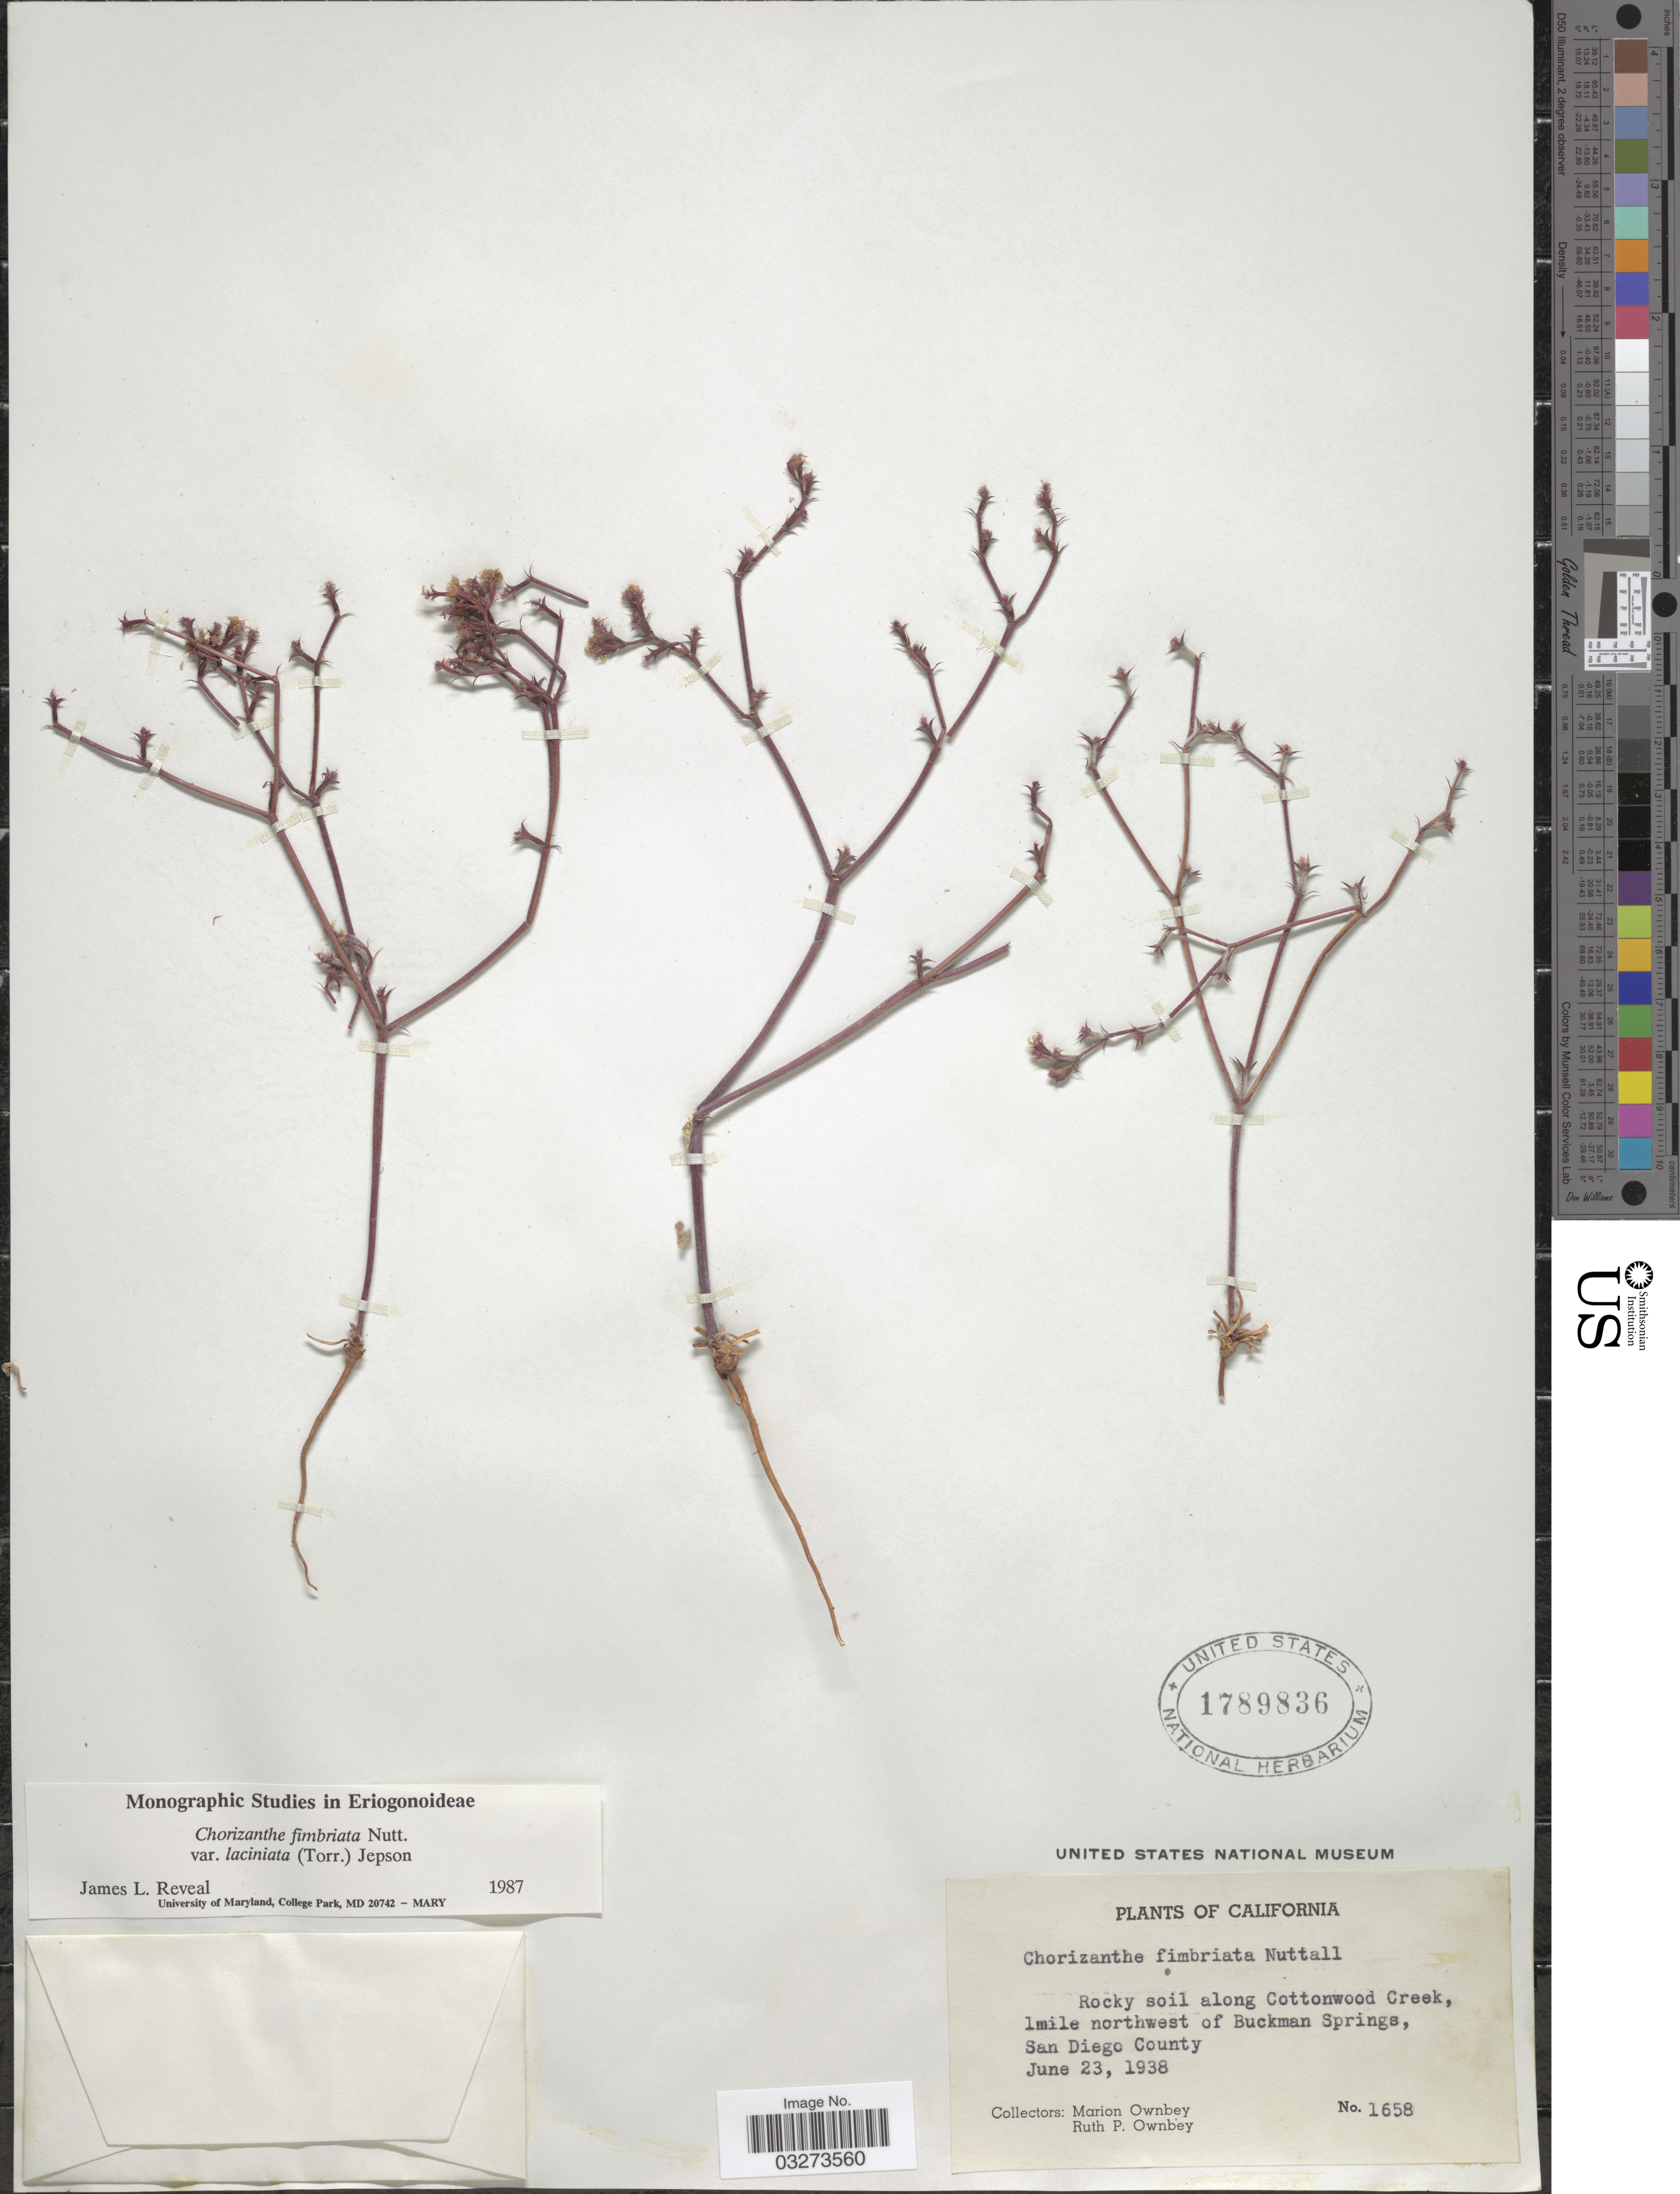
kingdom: Plantae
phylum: Tracheophyta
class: Magnoliopsida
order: Caryophyllales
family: Polygonaceae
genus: Chorizanthe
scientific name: Chorizanthe fimbriata var. laciniata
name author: Nutt.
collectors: M. Ownbey & R. Ownbey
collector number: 1658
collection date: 1938-06-23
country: United States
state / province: California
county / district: San Diego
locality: Rocky soil along Cottonwood Creek, 1 mile northwest of Buckman Springs, San Diego County.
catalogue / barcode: US 1789836